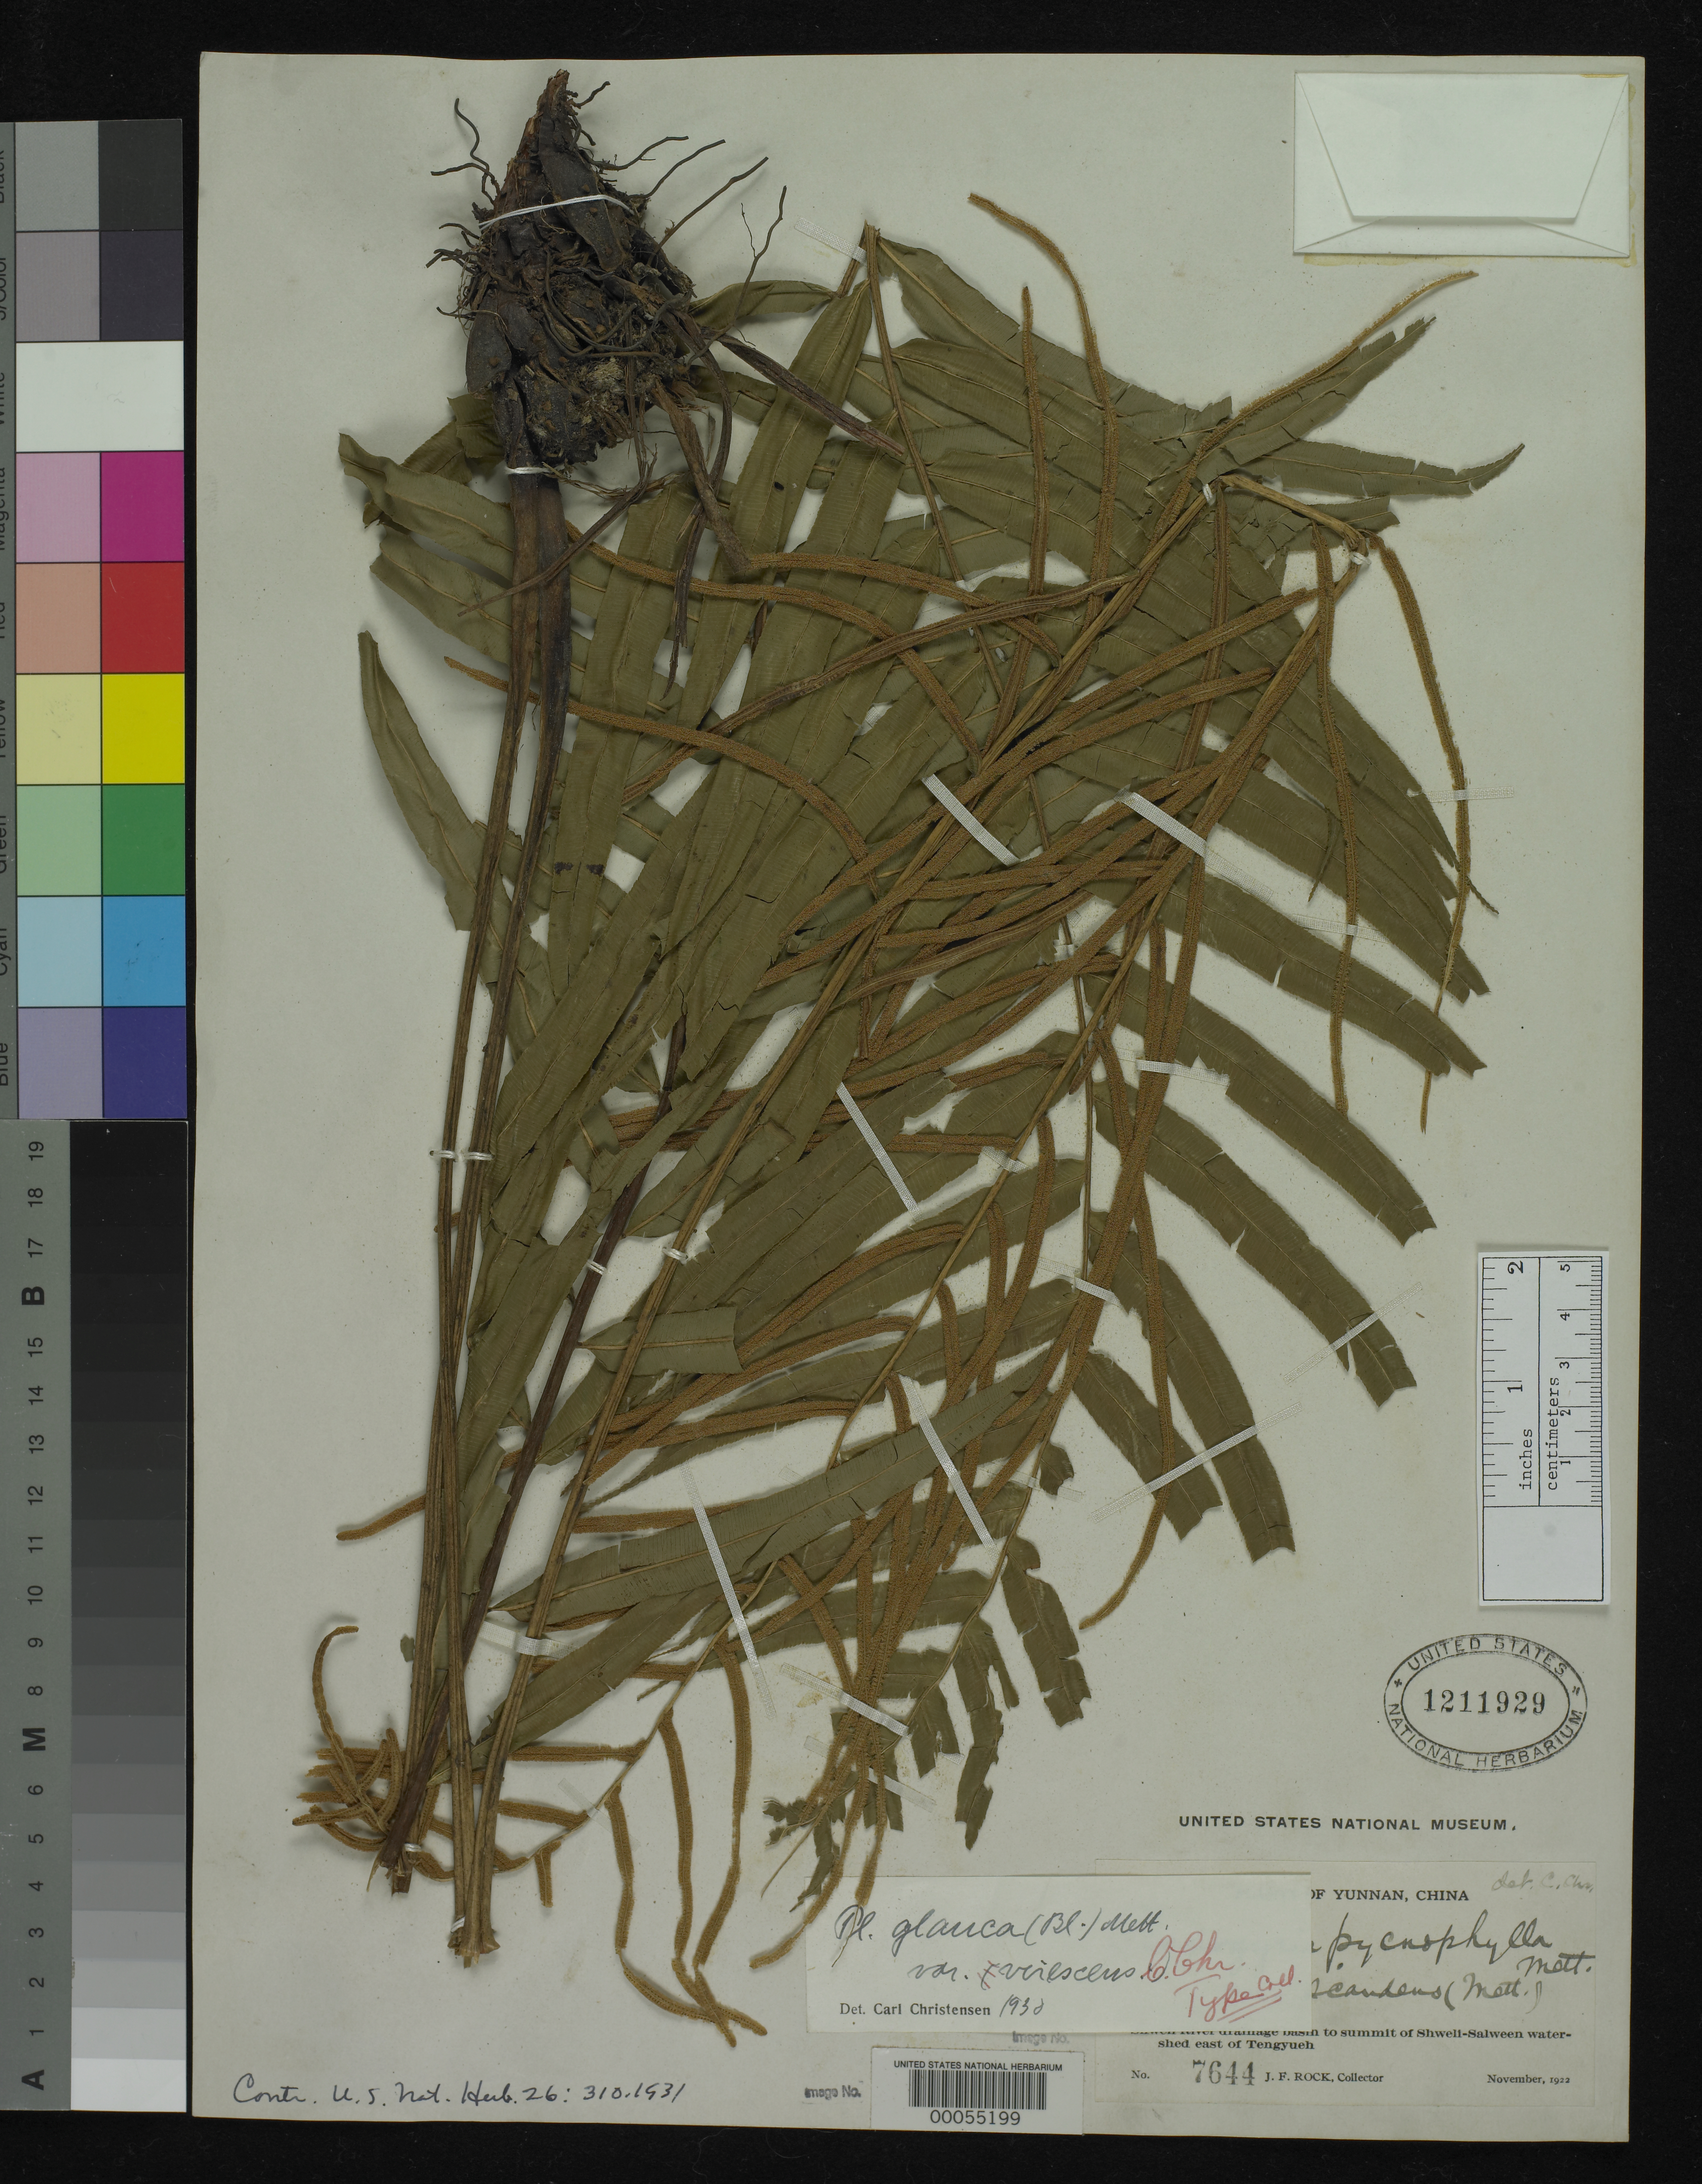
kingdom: Plantae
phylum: Tracheophyta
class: Polypodiopsida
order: Cyatheales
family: Plagiogyriaceae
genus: Plagiogyria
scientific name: Plagiogyria glauca var. virescens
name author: C. Chr.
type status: Isotype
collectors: J. F. Rock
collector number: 7644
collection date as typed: Nov 1922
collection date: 1922-11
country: China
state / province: Yunnan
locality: Shweli River drainage basin to summit of Shweli-Salween watershed east of Tengyueh.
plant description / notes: US sheet annotated as "Type coll." by C. Christensen (1930). US sheet wrongly cited as holotype by Tropicos; holotype apparently deposited at C, "cotype" at US (see Contr. U.S. Natl. Herb. 26: 269).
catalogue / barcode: US 1211929